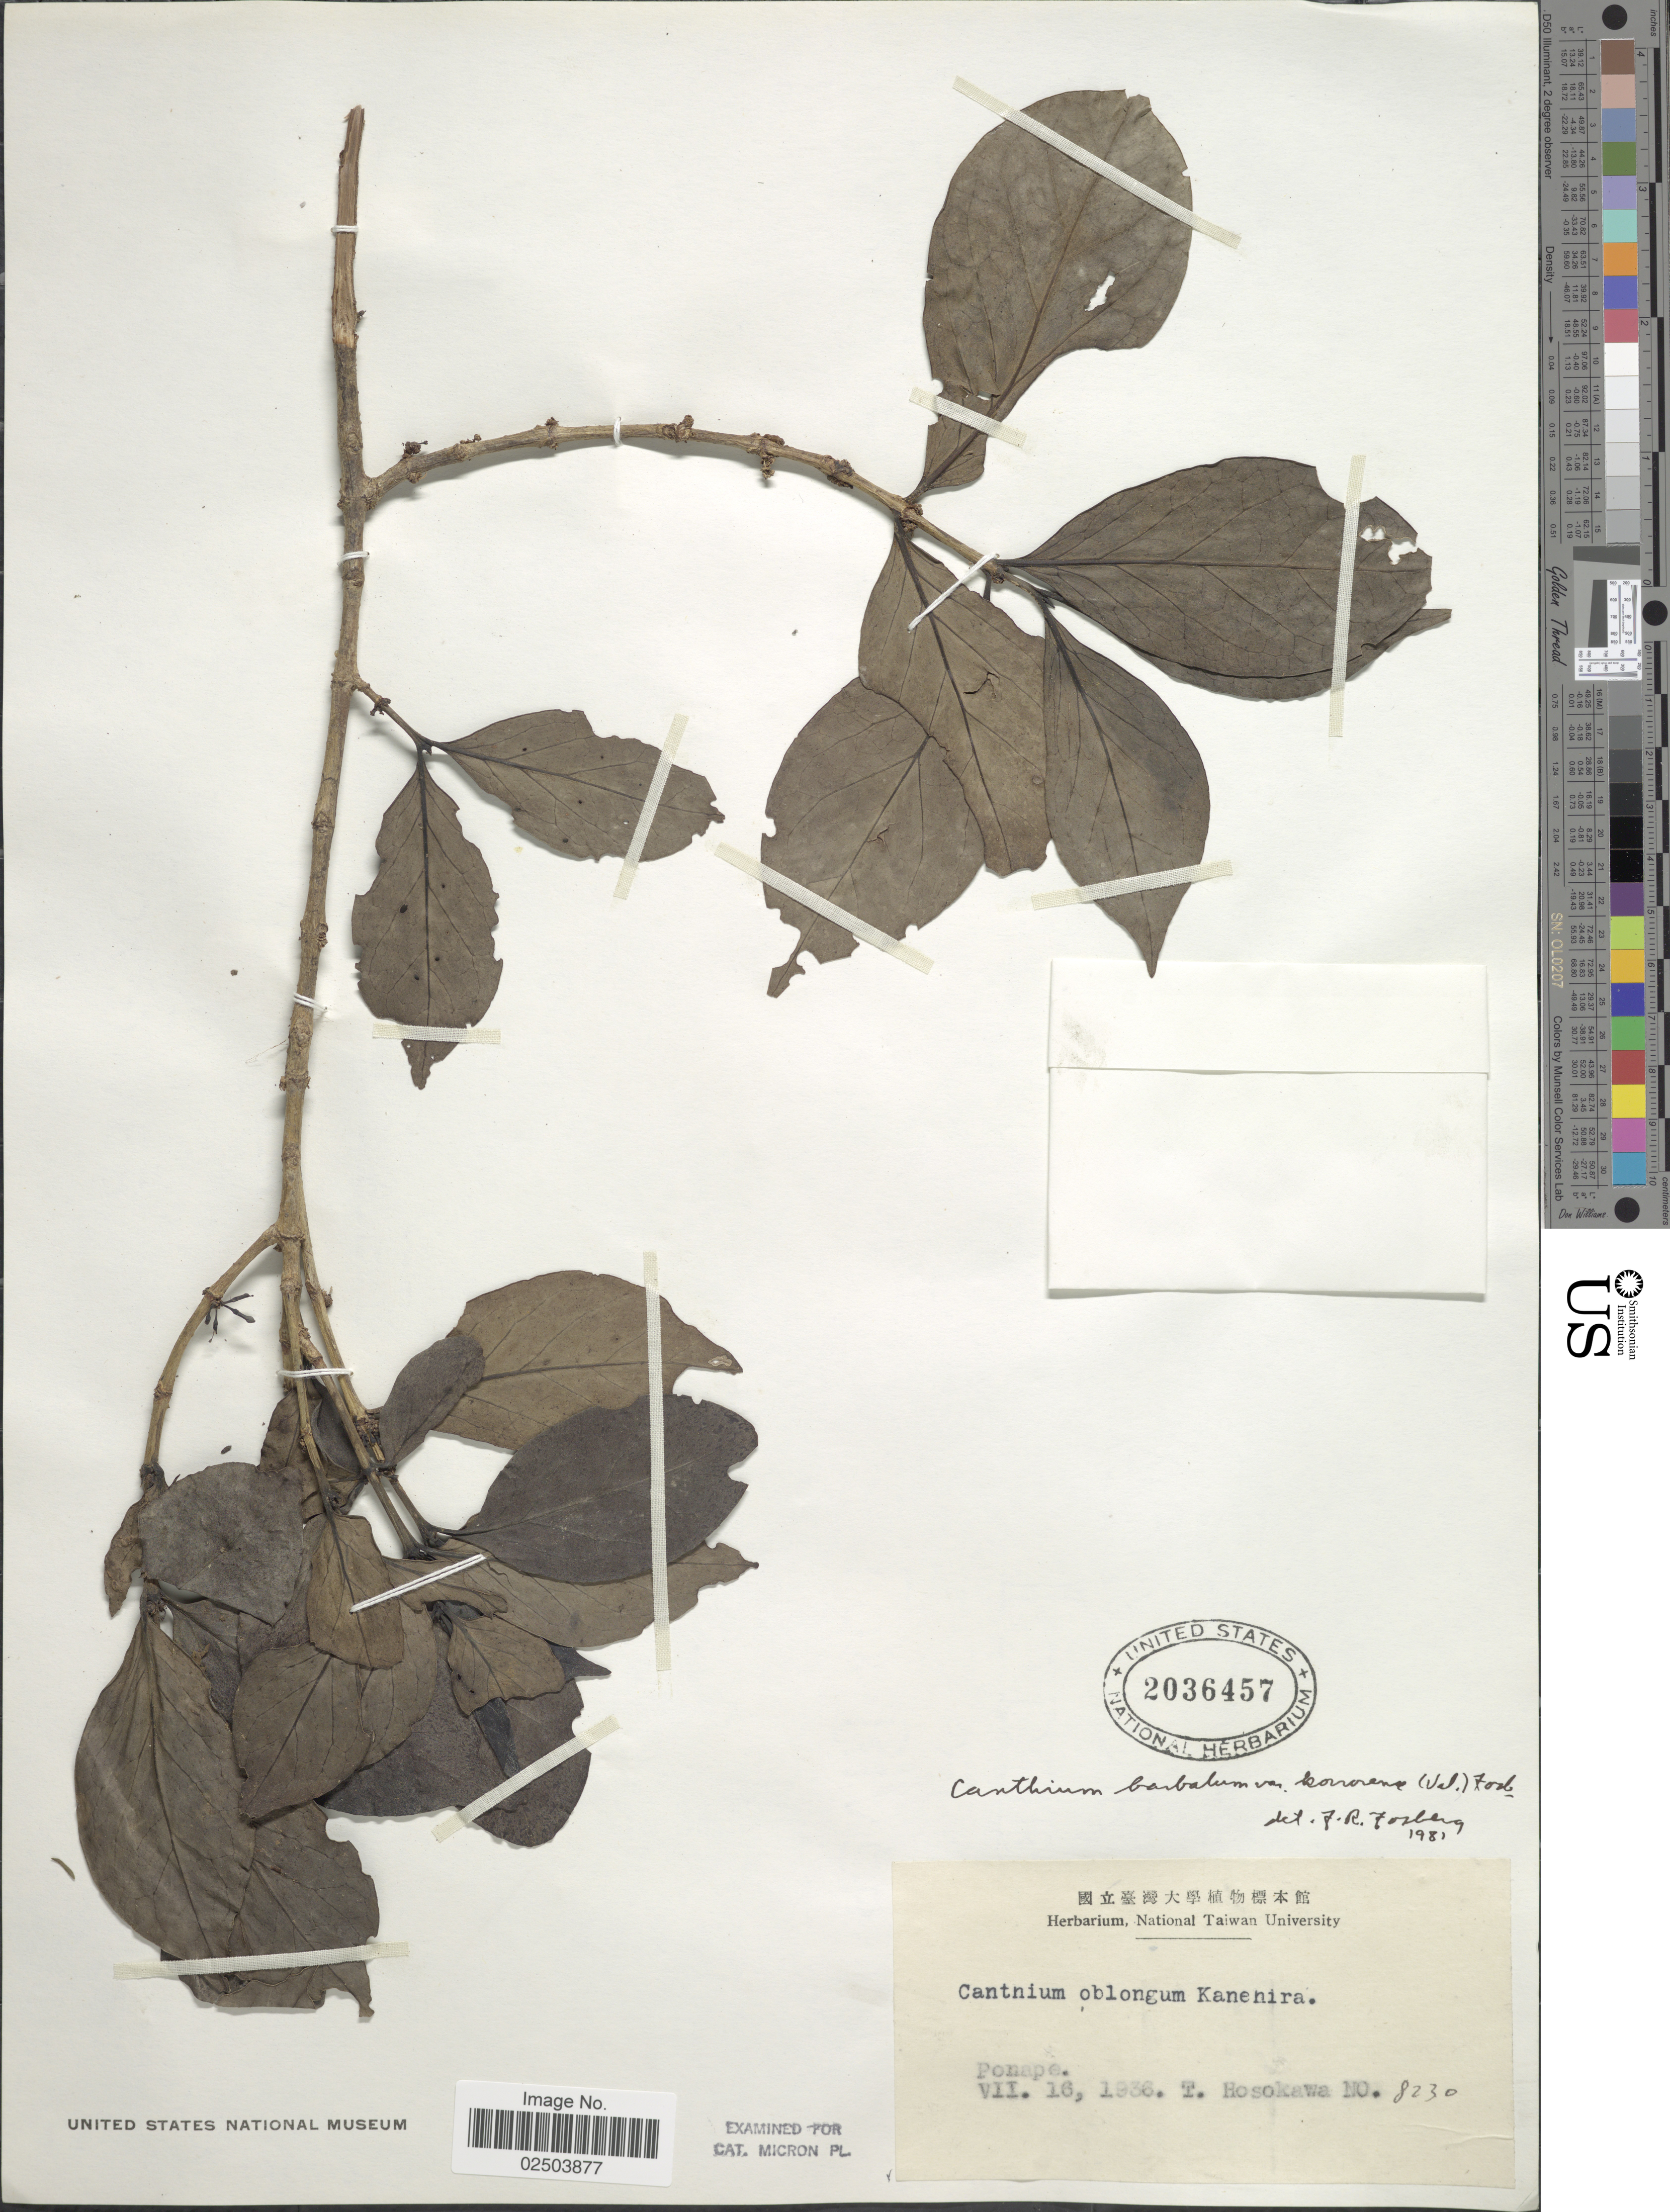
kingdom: Plantae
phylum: Tracheophyta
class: Magnoliopsida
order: Gentianales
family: Rubiaceae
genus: Cyclophyllum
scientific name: Cyclophyllum barbatum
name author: (G. Forst.) N. Hallé & J. Florence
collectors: T. Hosokawa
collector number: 8230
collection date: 1936-07-16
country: Micronesia, Federated States of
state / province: Pohnpei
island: Pohnpei [Ponape]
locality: Ponape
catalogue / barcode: US 2036457